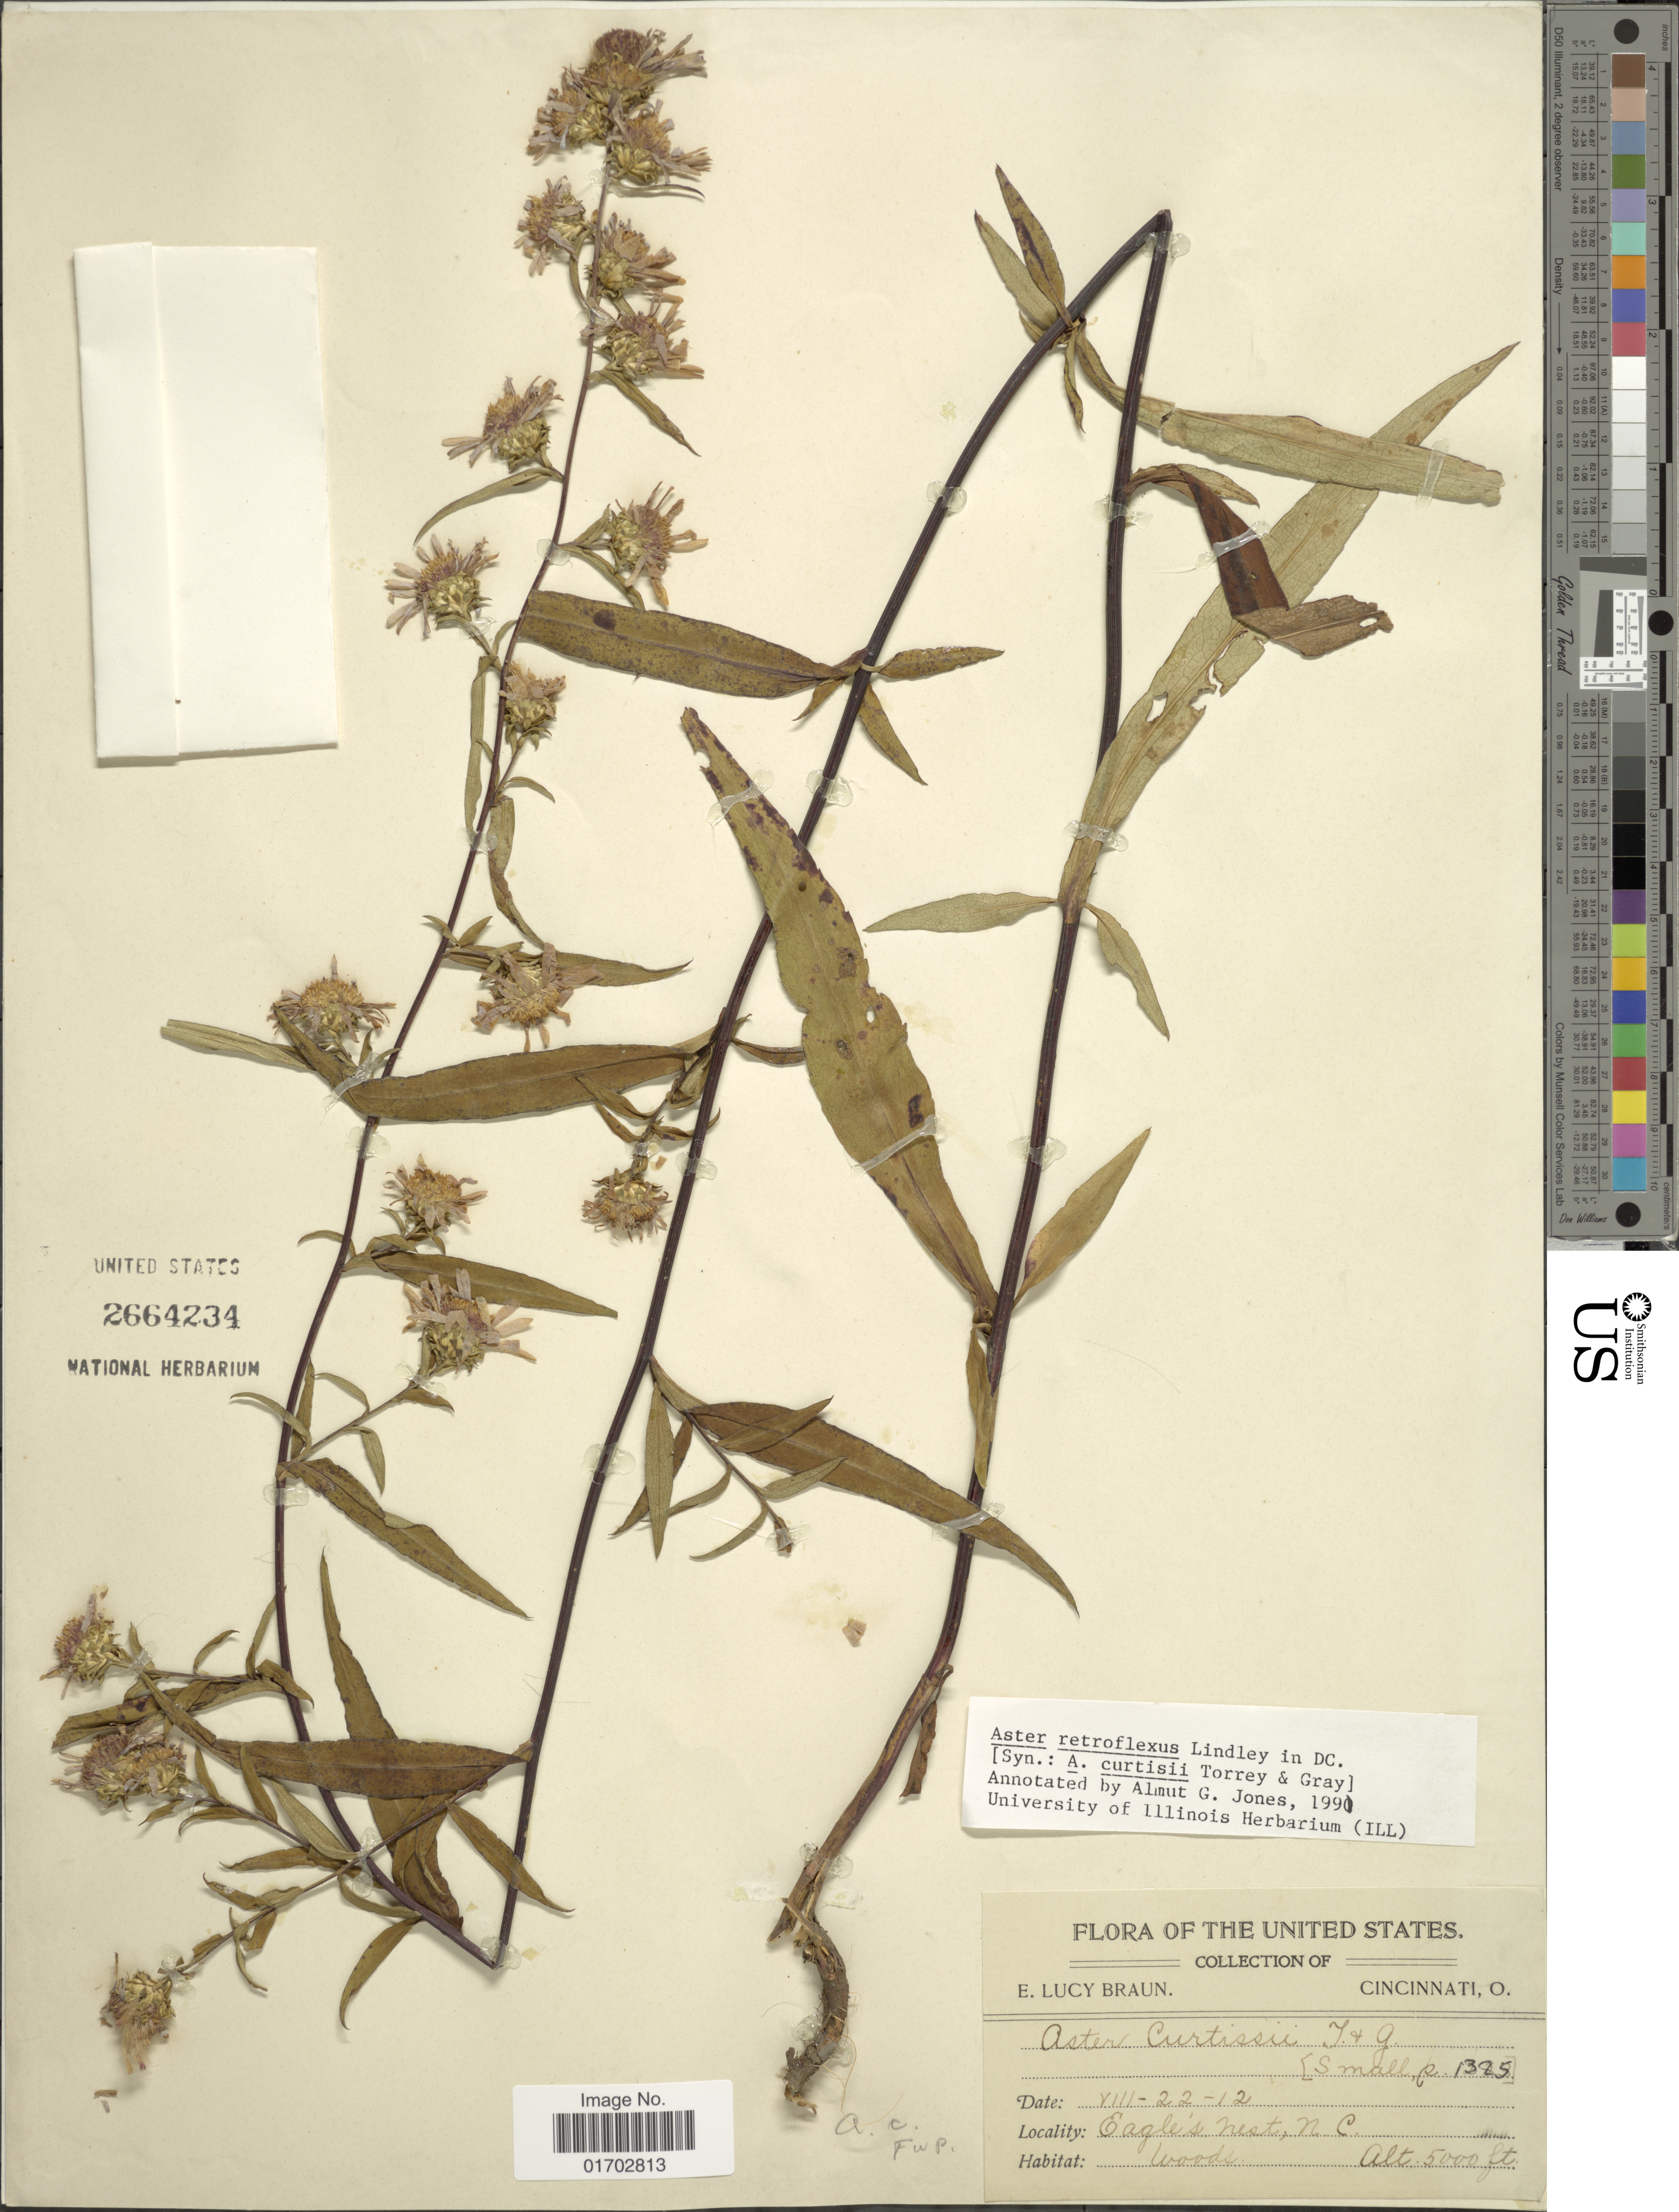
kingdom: Plantae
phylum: Tracheophyta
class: Magnoliopsida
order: Asterales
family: Asteraceae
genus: Symphyotrichum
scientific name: Symphyotrichum retroflexum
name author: (Lindl.) G.L. Nesom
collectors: E. L. Braun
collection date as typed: Transcribed d/m/y: 22/8/12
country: United States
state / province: North Carolina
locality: The United States, Eagle's Nest.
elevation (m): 1524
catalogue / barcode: US 2664234